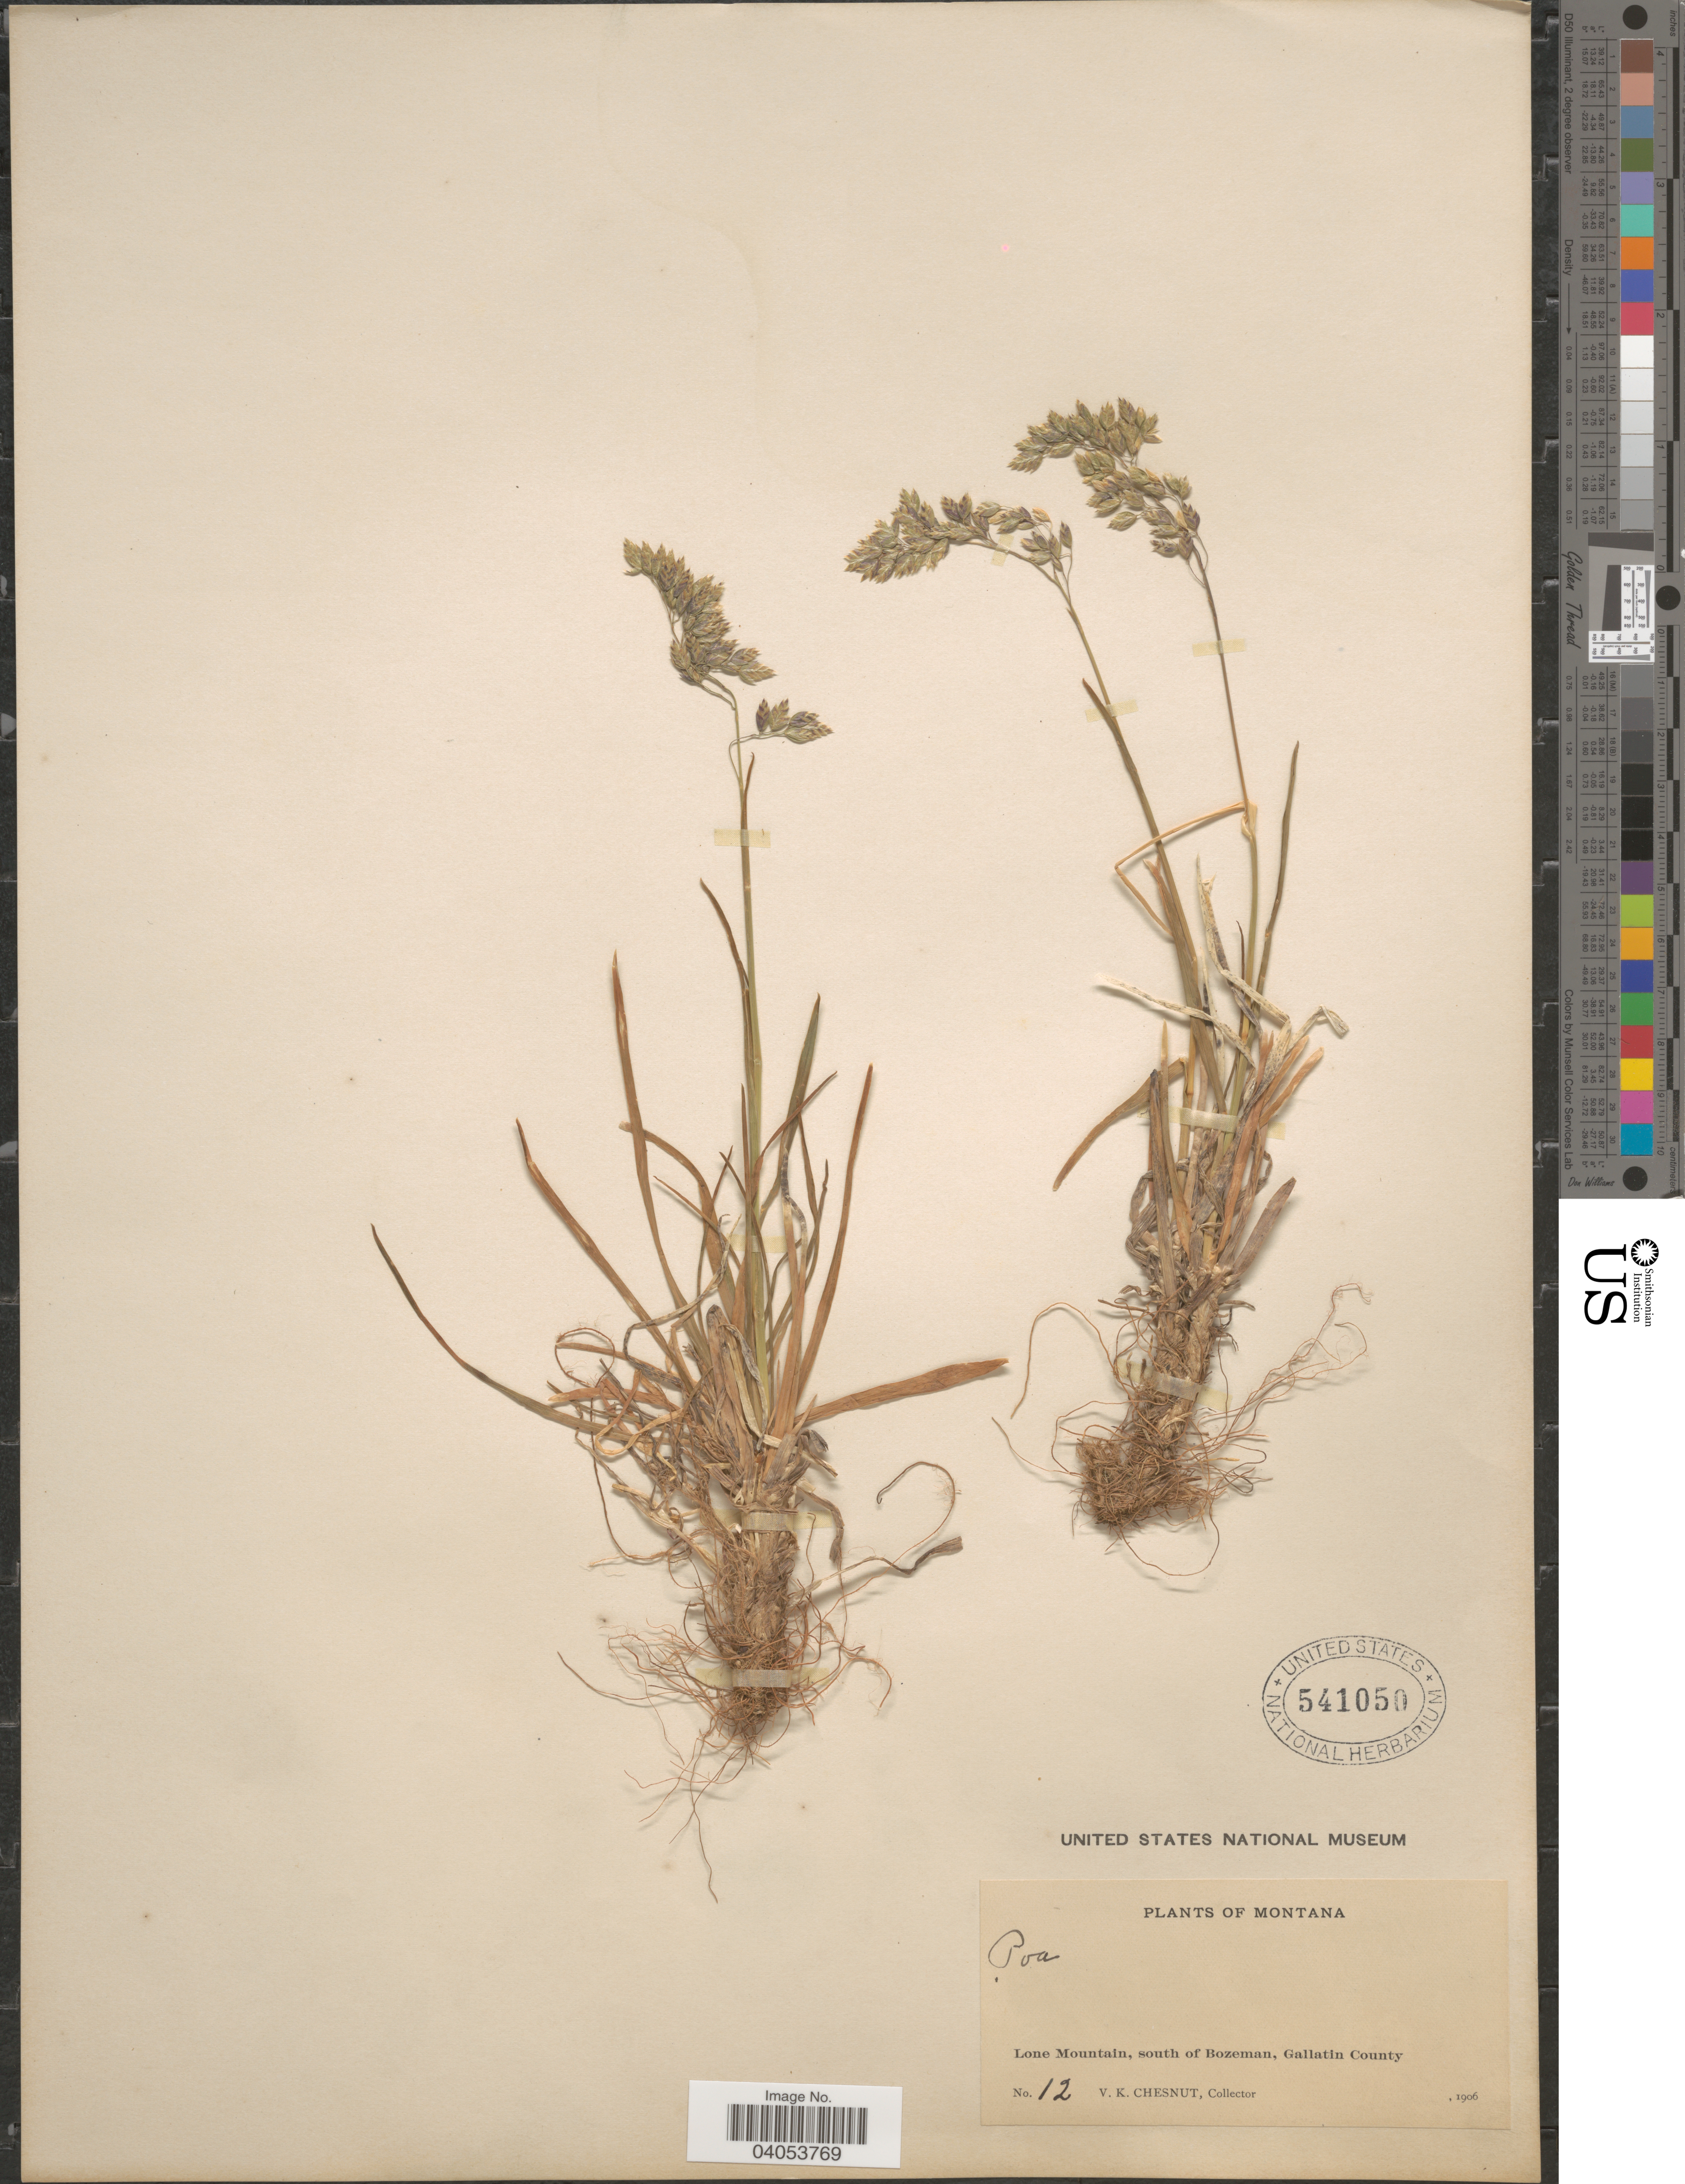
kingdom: Plantae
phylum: Tracheophyta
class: Liliopsida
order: Poales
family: Poaceae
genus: Poa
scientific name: Poa alpina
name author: L.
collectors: V. Chesnut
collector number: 12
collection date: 1906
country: United States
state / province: Montana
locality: Lone Mountain, south of Bozeman, Gallatin County.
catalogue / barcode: US 541050